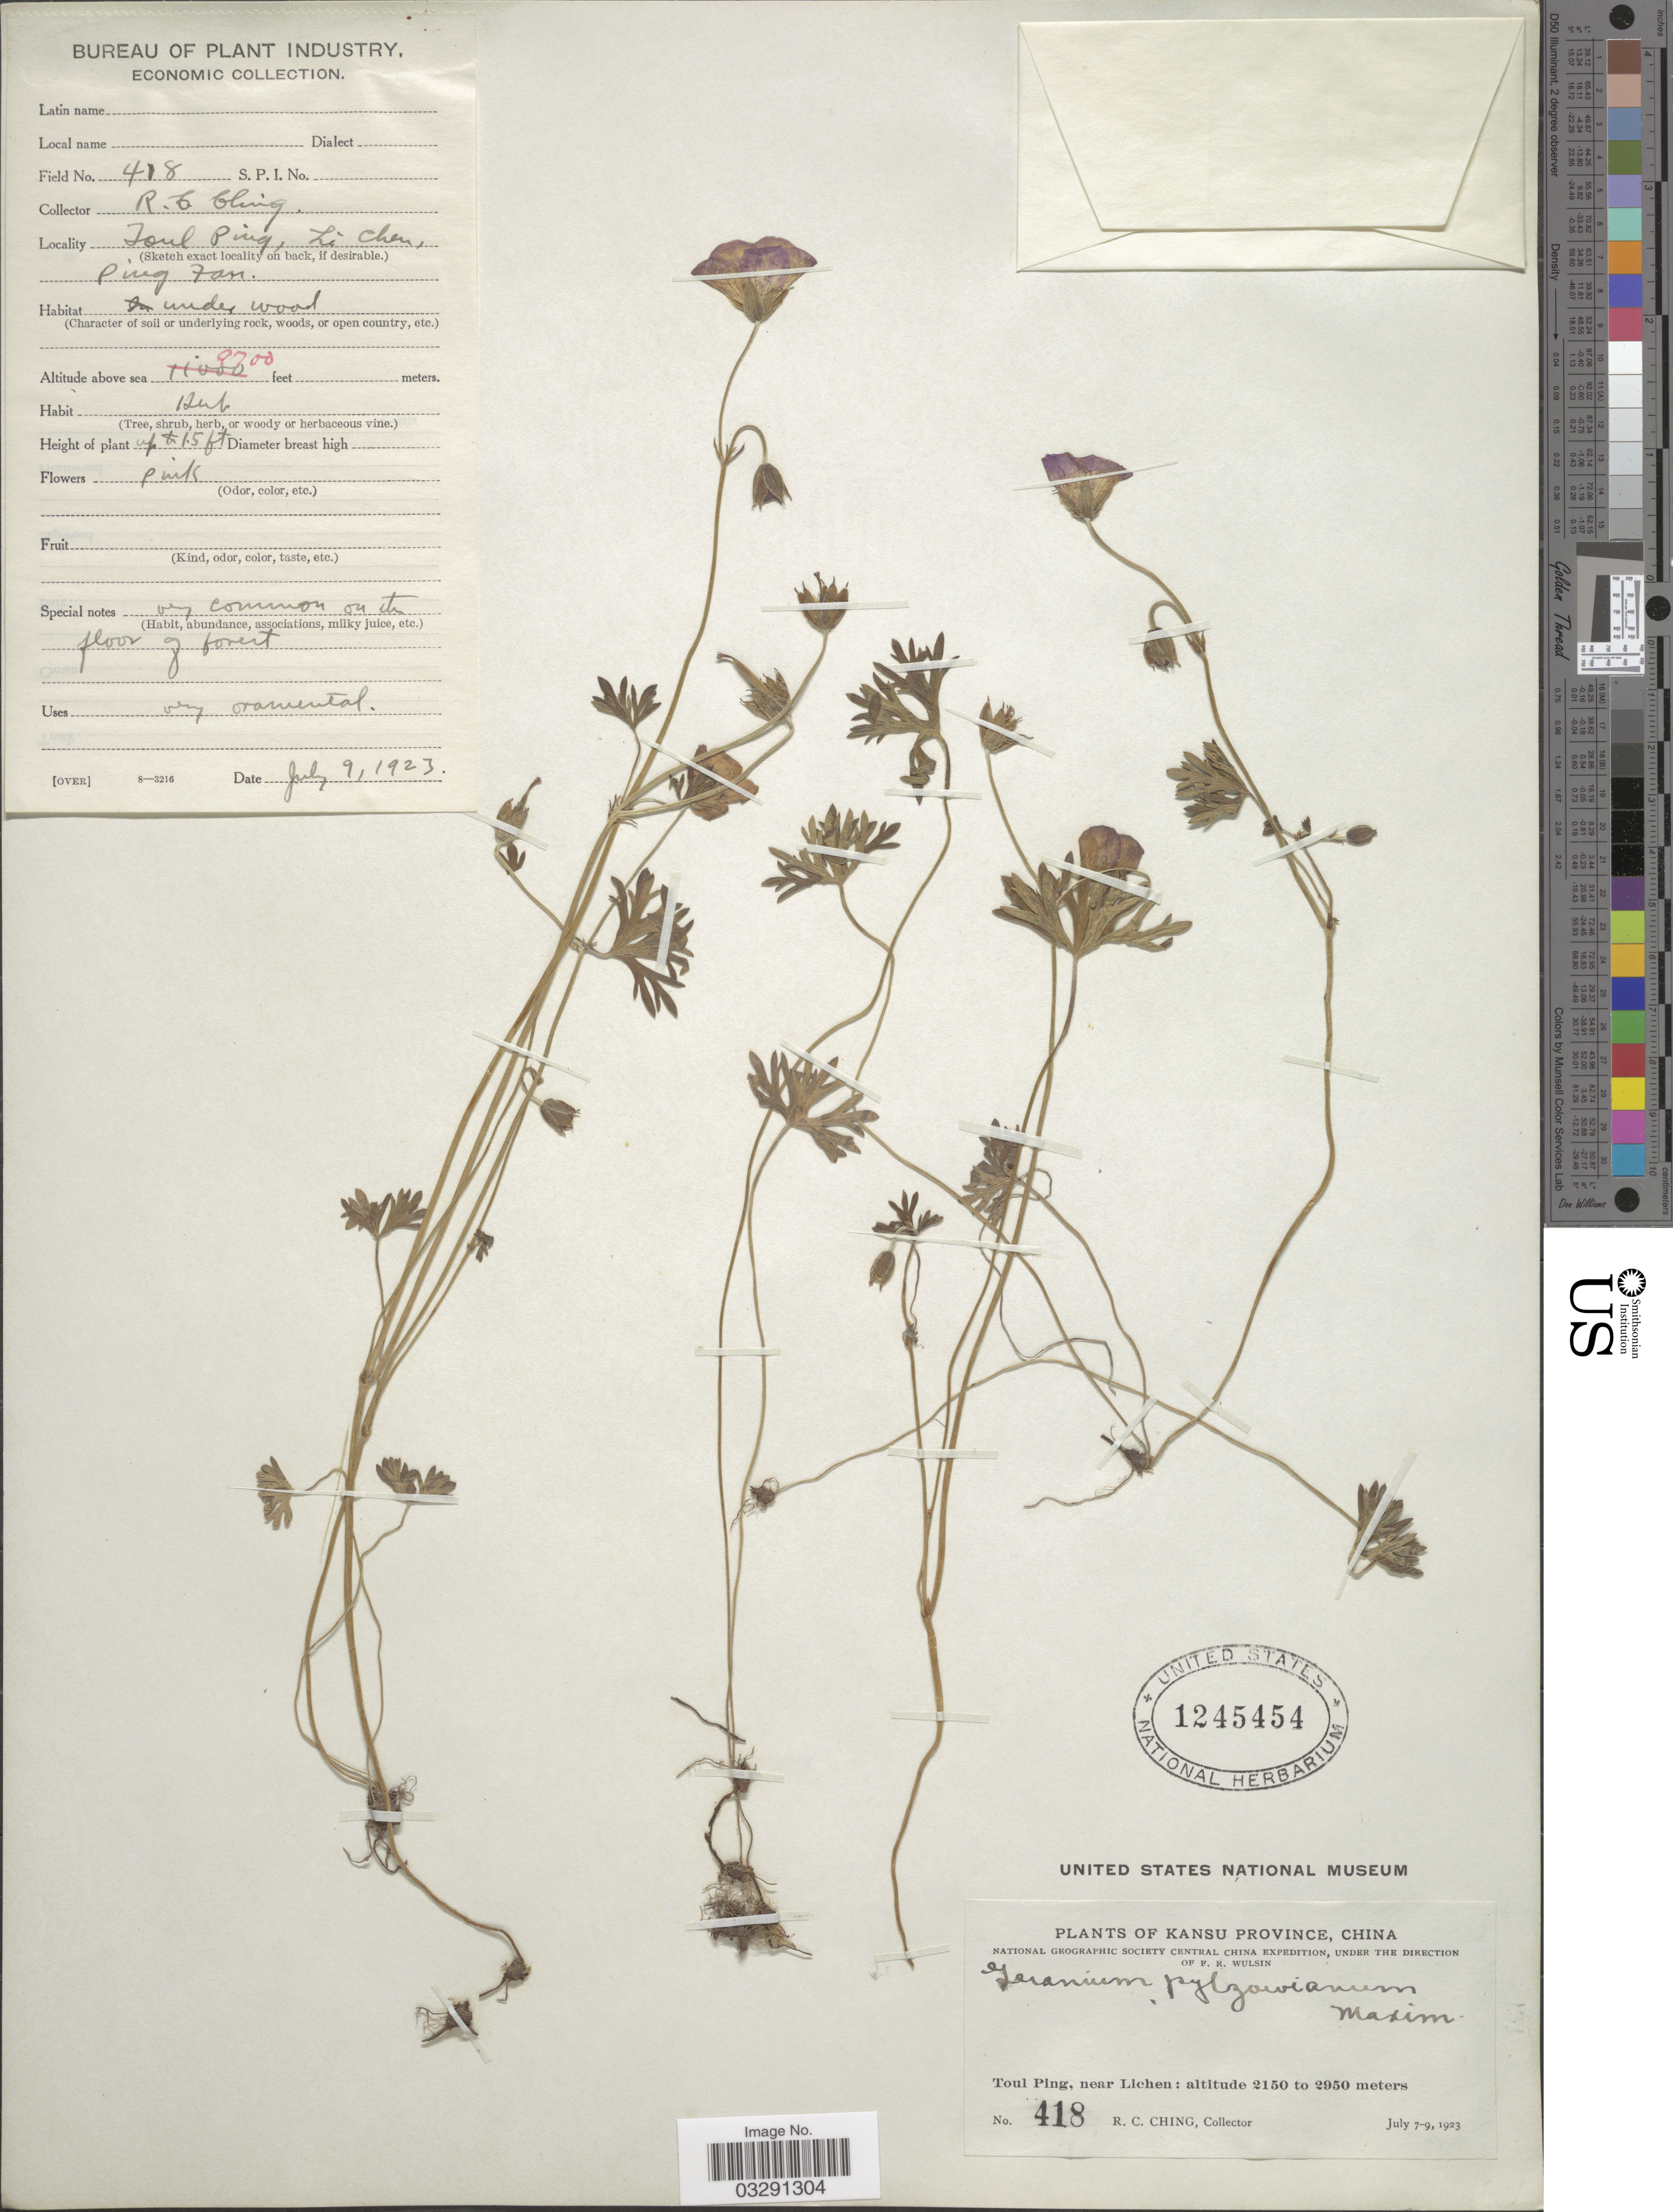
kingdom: Plantae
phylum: Tracheophyta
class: Magnoliopsida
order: Geraniales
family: Geraniaceae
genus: Geranium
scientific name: Geranium pylzowianum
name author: Maxim.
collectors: R. C. Ching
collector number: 418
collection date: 1923-07-09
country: China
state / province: Gansu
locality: Kansu Province, Toul Ping, Li Chen, Ping Fan.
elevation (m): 2957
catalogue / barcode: US 1245454